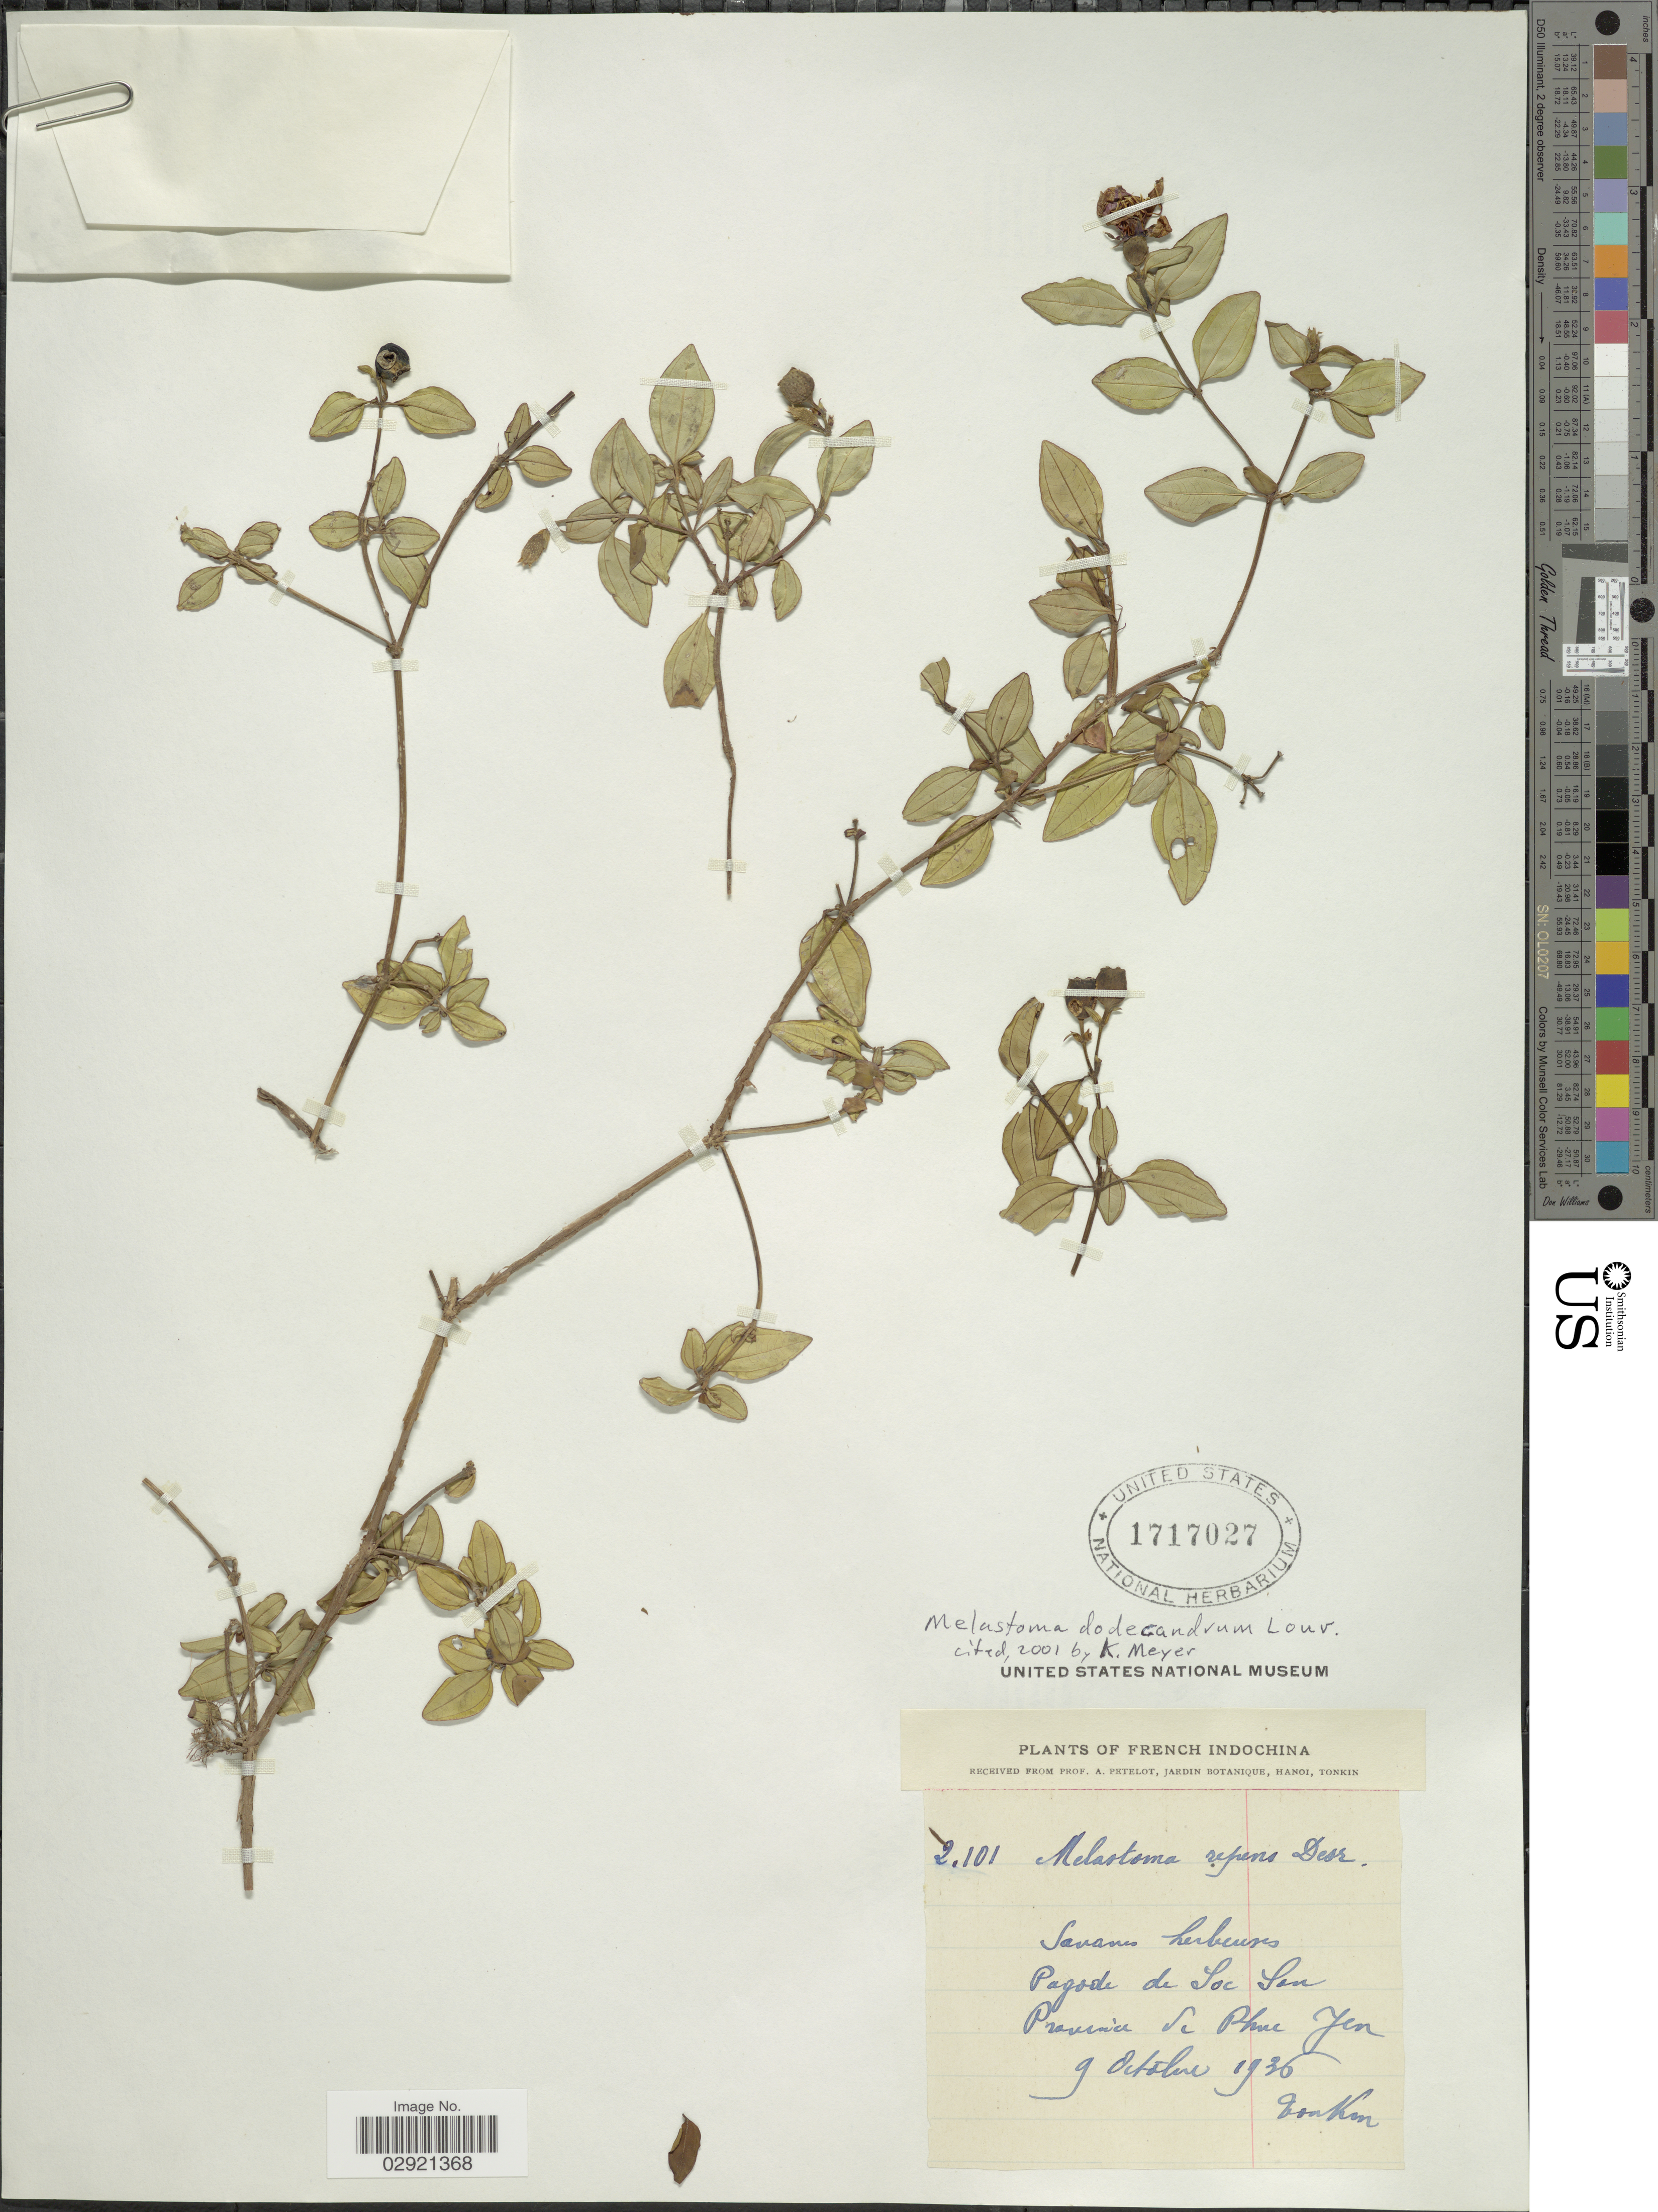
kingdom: Plantae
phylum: Tracheophyta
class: Magnoliopsida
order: Myrtales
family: Melastomataceae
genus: Melastoma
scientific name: Melastoma dodecandra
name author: Lour.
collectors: A. Petelot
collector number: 2101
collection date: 1936-10-09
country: Vietnam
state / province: Phu Yen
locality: Tonkin. French Indochina. Pagode de Soc San. Provincia de Phu Yen.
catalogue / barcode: US 1717027